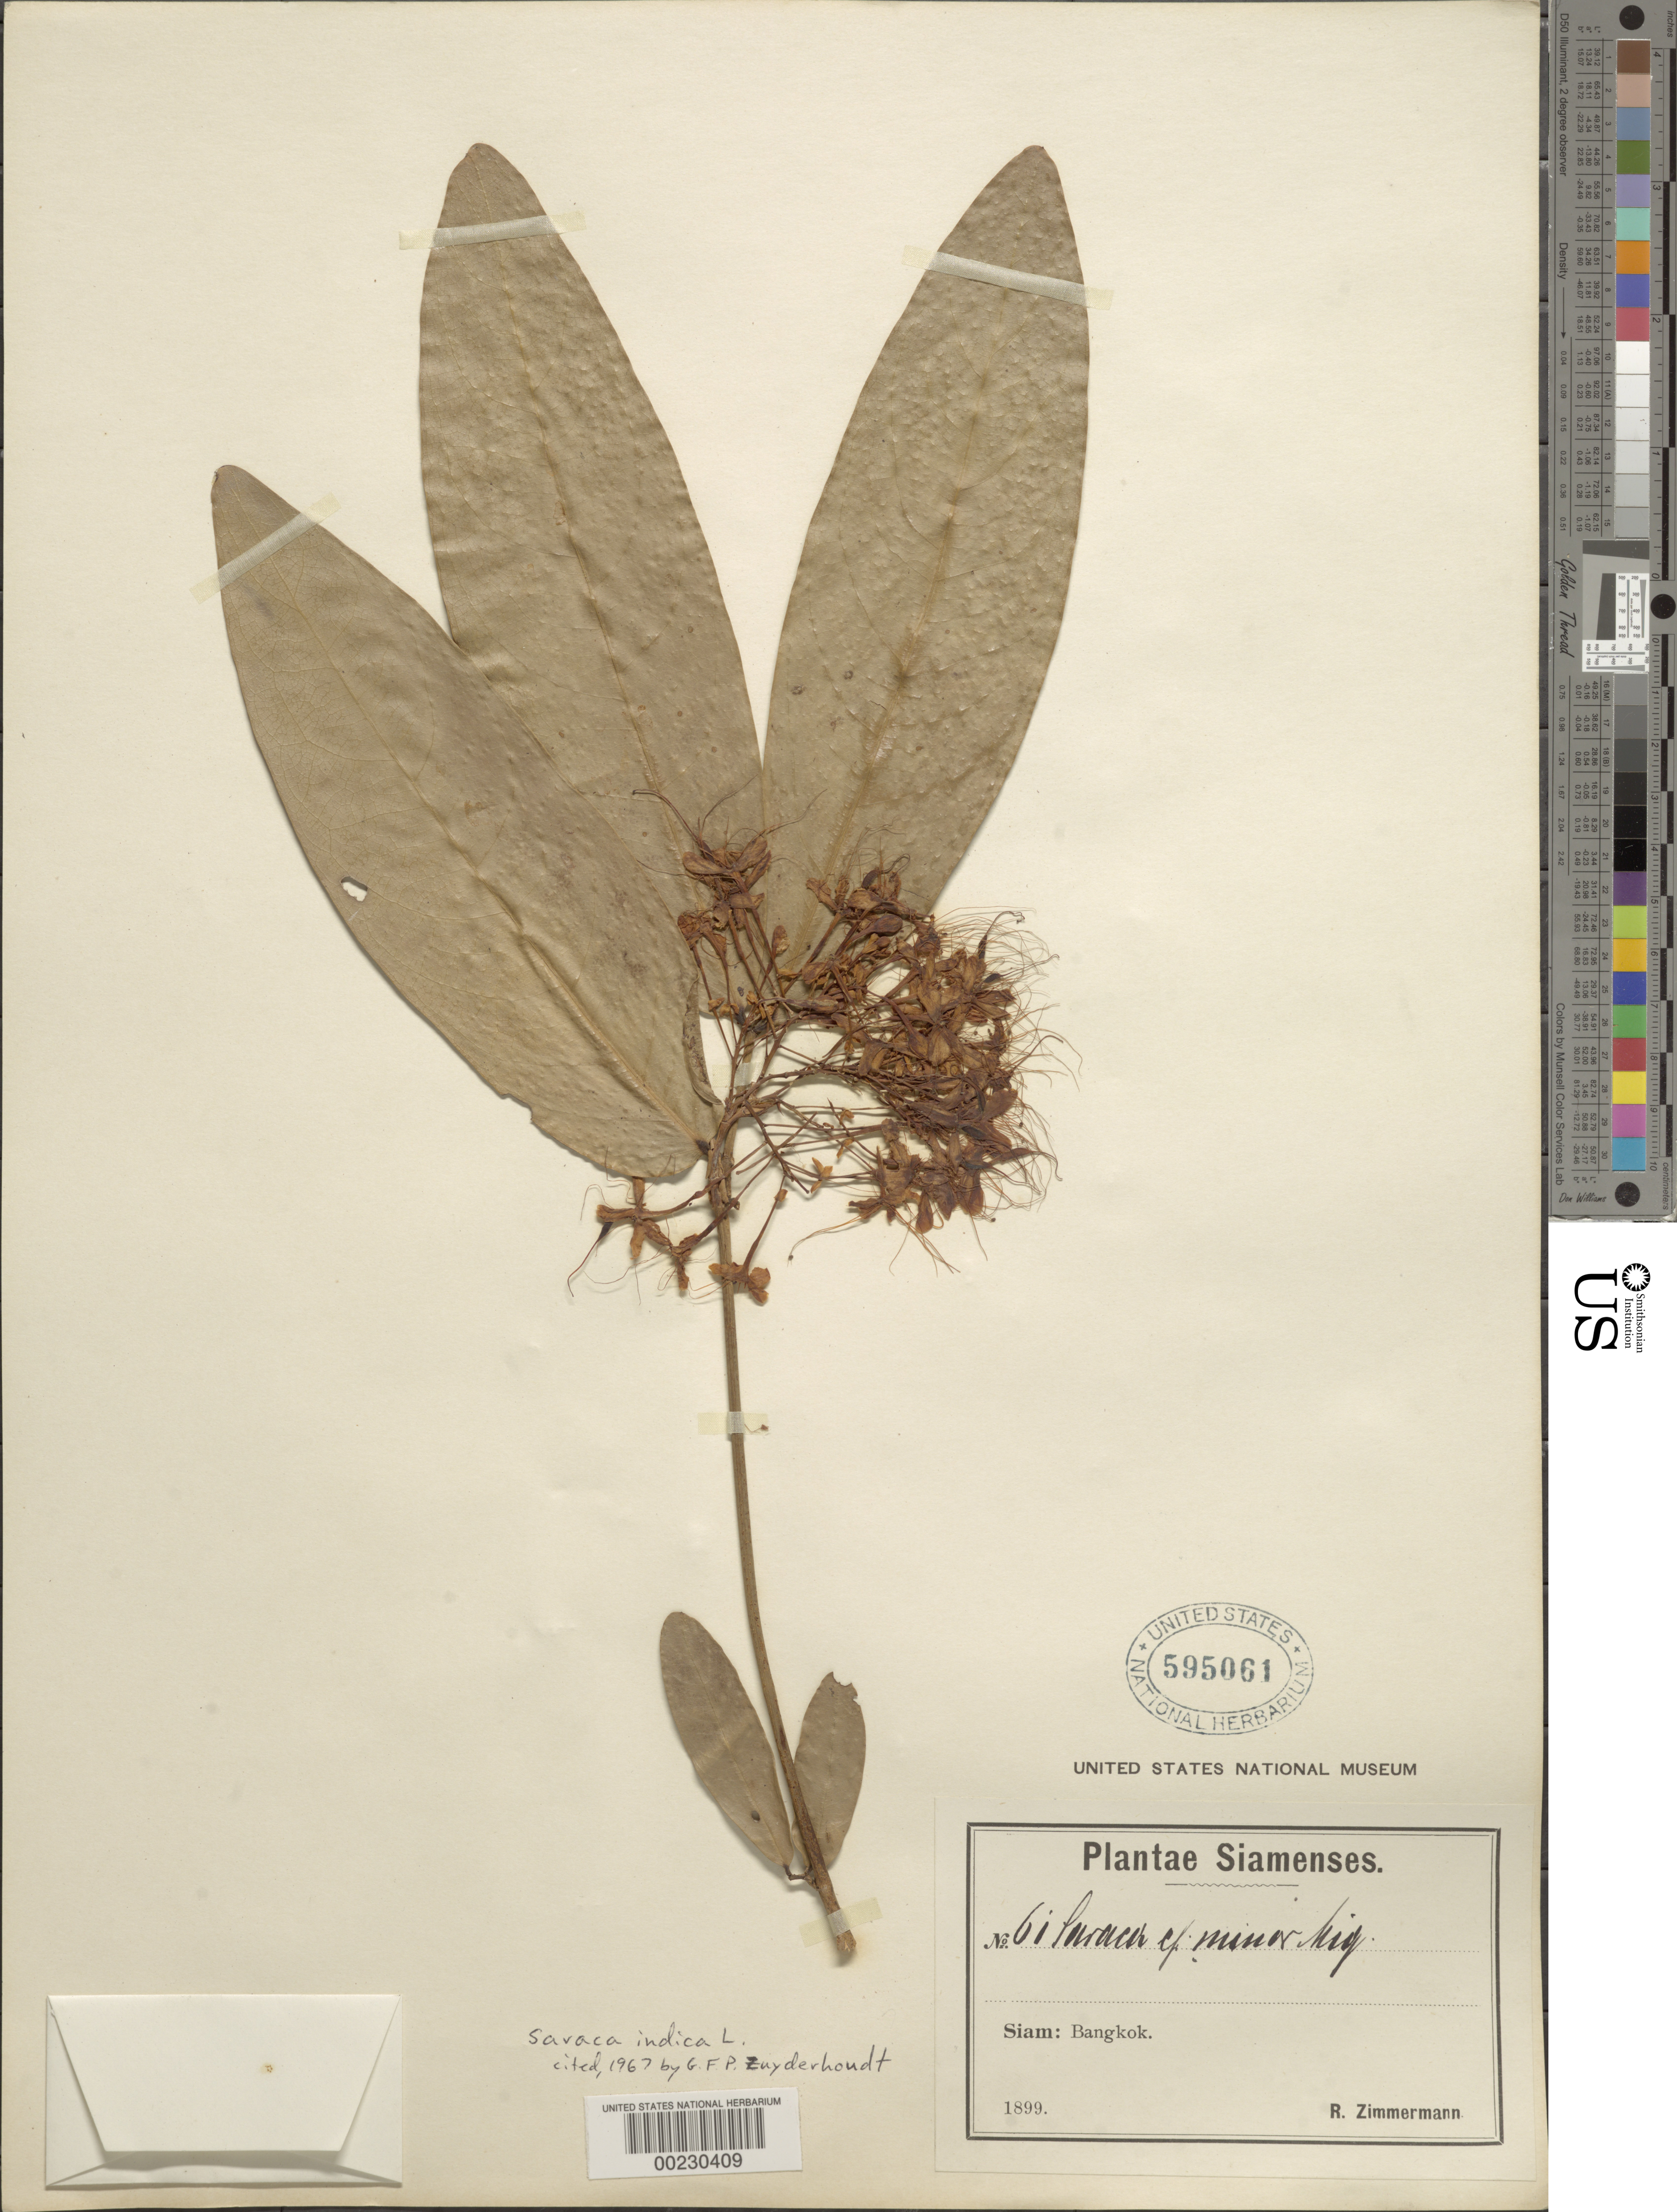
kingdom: Plantae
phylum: Tracheophyta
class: Magnoliopsida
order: Fabales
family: Fabaceae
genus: Saraca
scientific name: Saraca indica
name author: L.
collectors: R. Zimmermann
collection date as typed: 1899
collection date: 1899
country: Thailand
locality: Bangkok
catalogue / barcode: US 595061